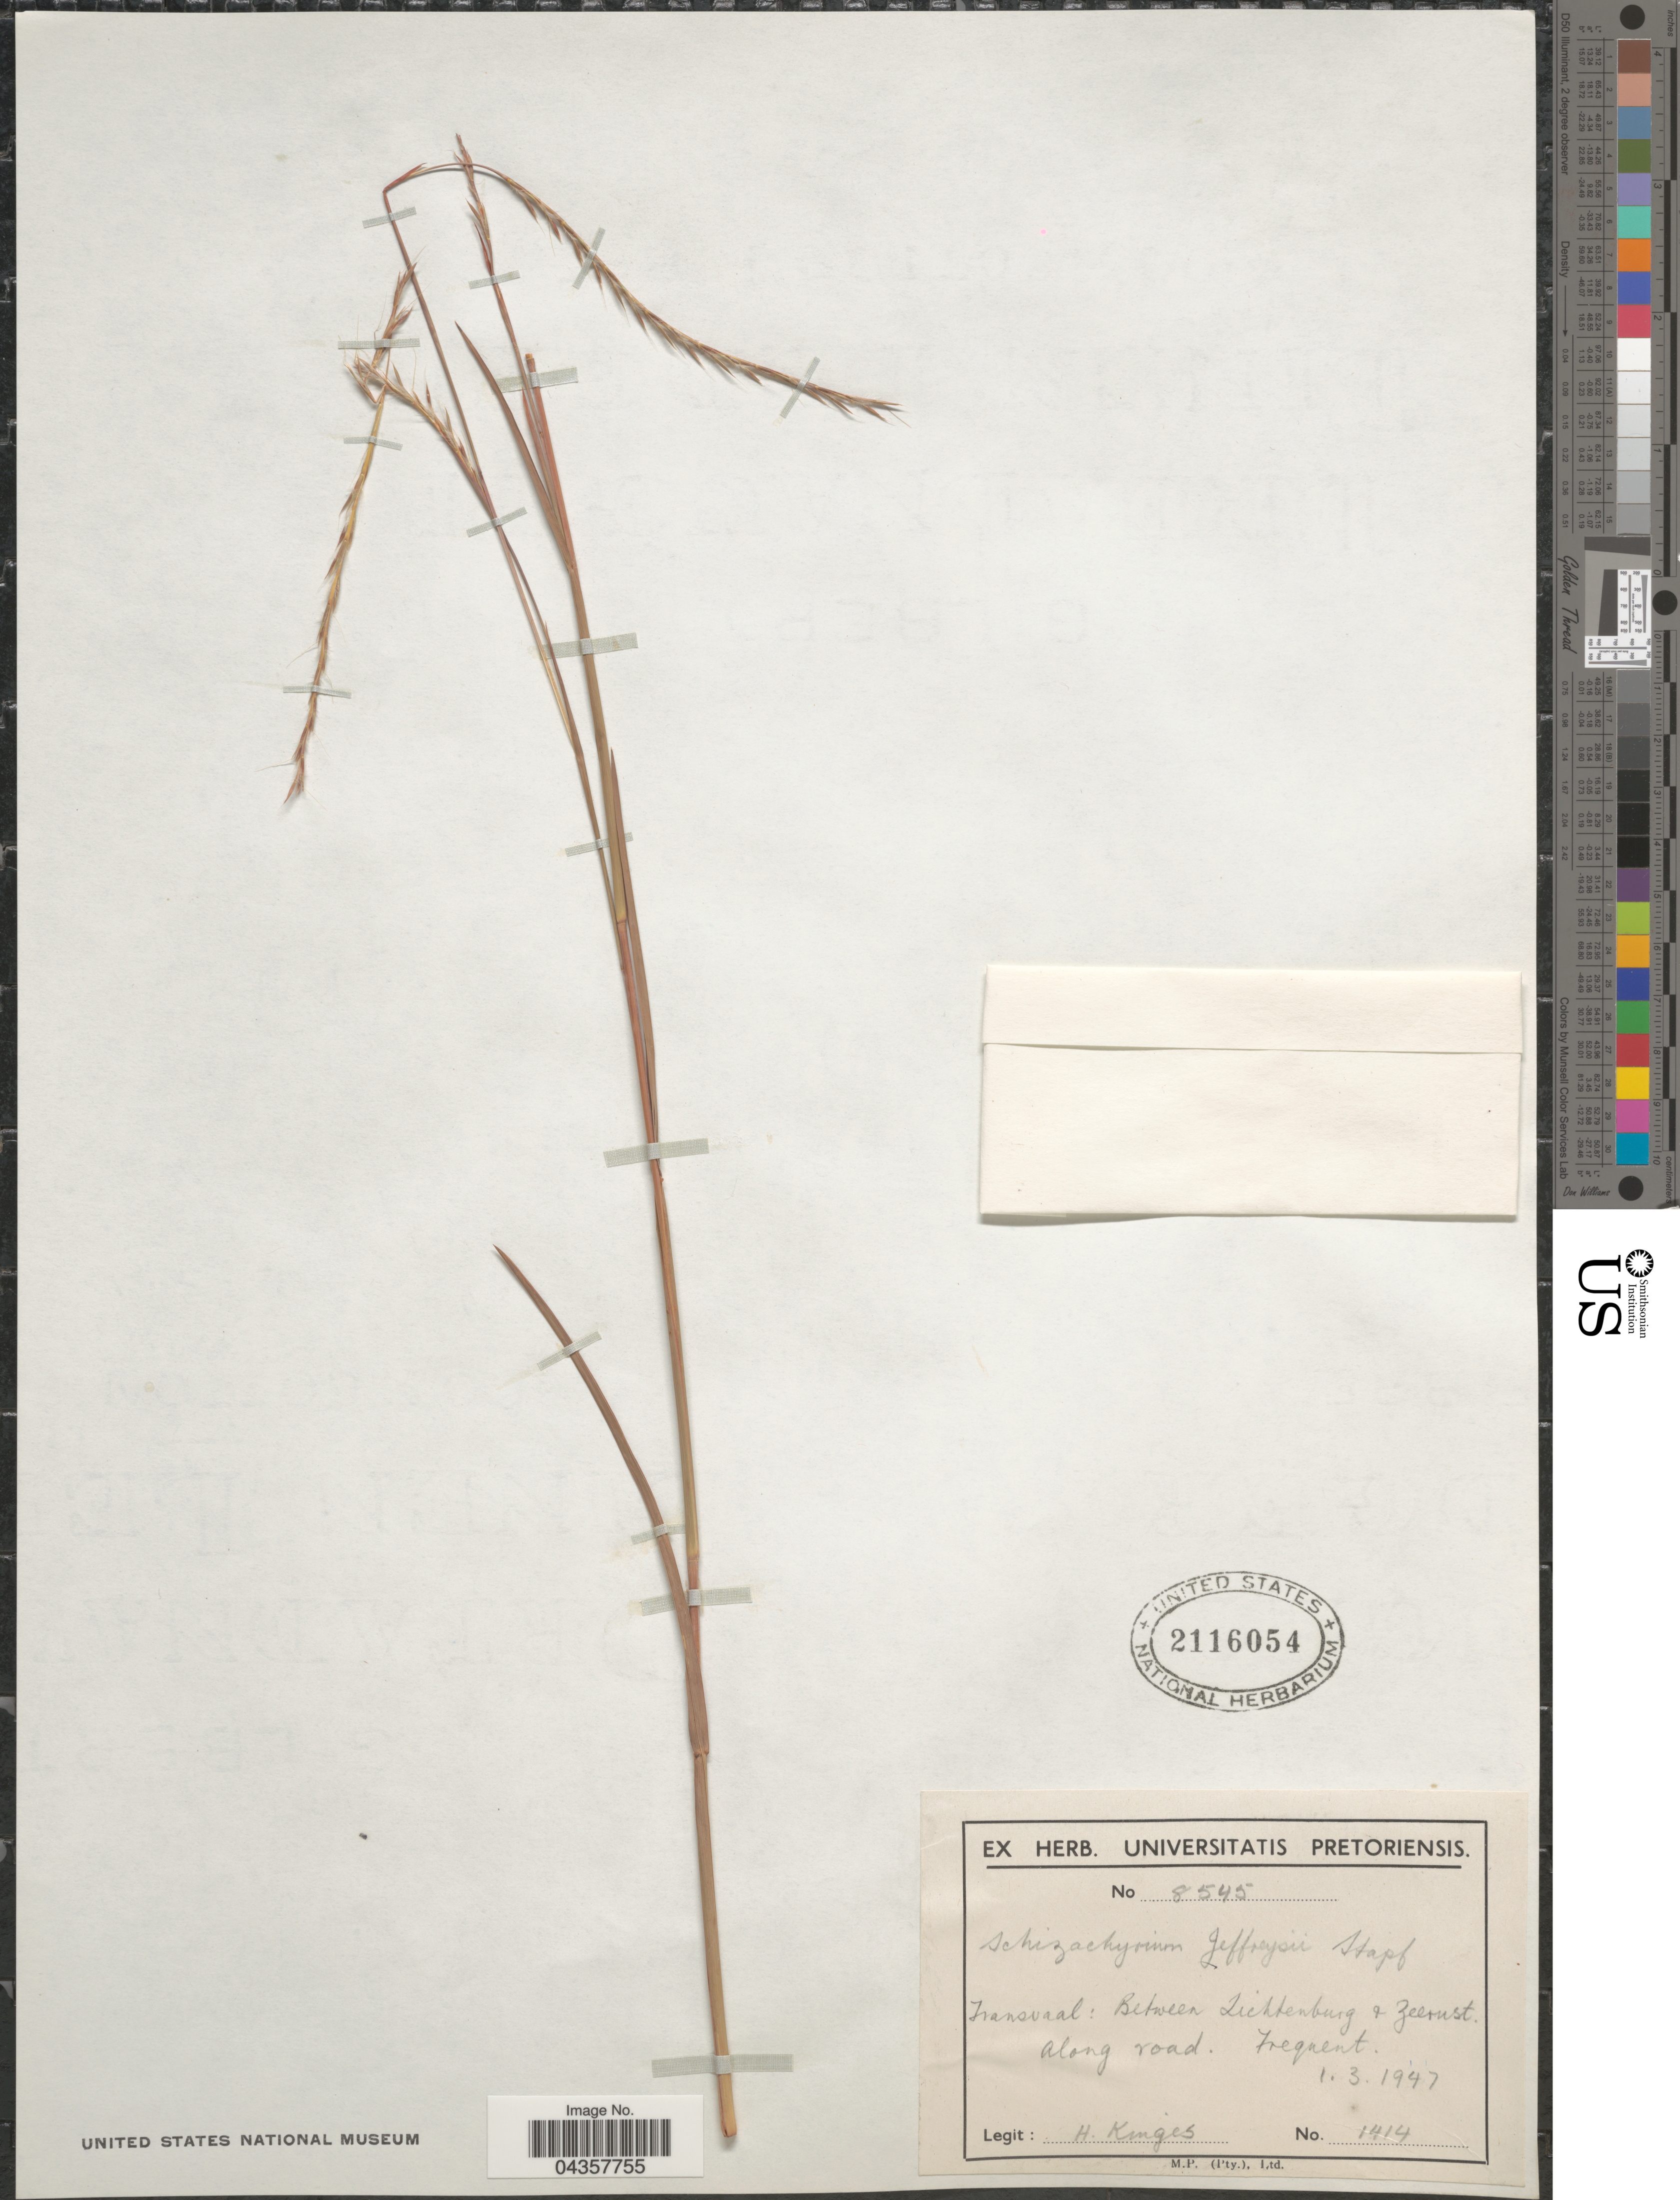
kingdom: Plantae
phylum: Tracheophyta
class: Liliopsida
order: Poales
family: Poaceae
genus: Schizachyrium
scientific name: Schizachyrium jeffreysii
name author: (Hack.) Stapf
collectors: H. Kinges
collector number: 1414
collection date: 1947-03-01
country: South Africa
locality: Transvaal: Between Lichtenburg + Zeerust. Along road.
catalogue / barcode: US 2116054